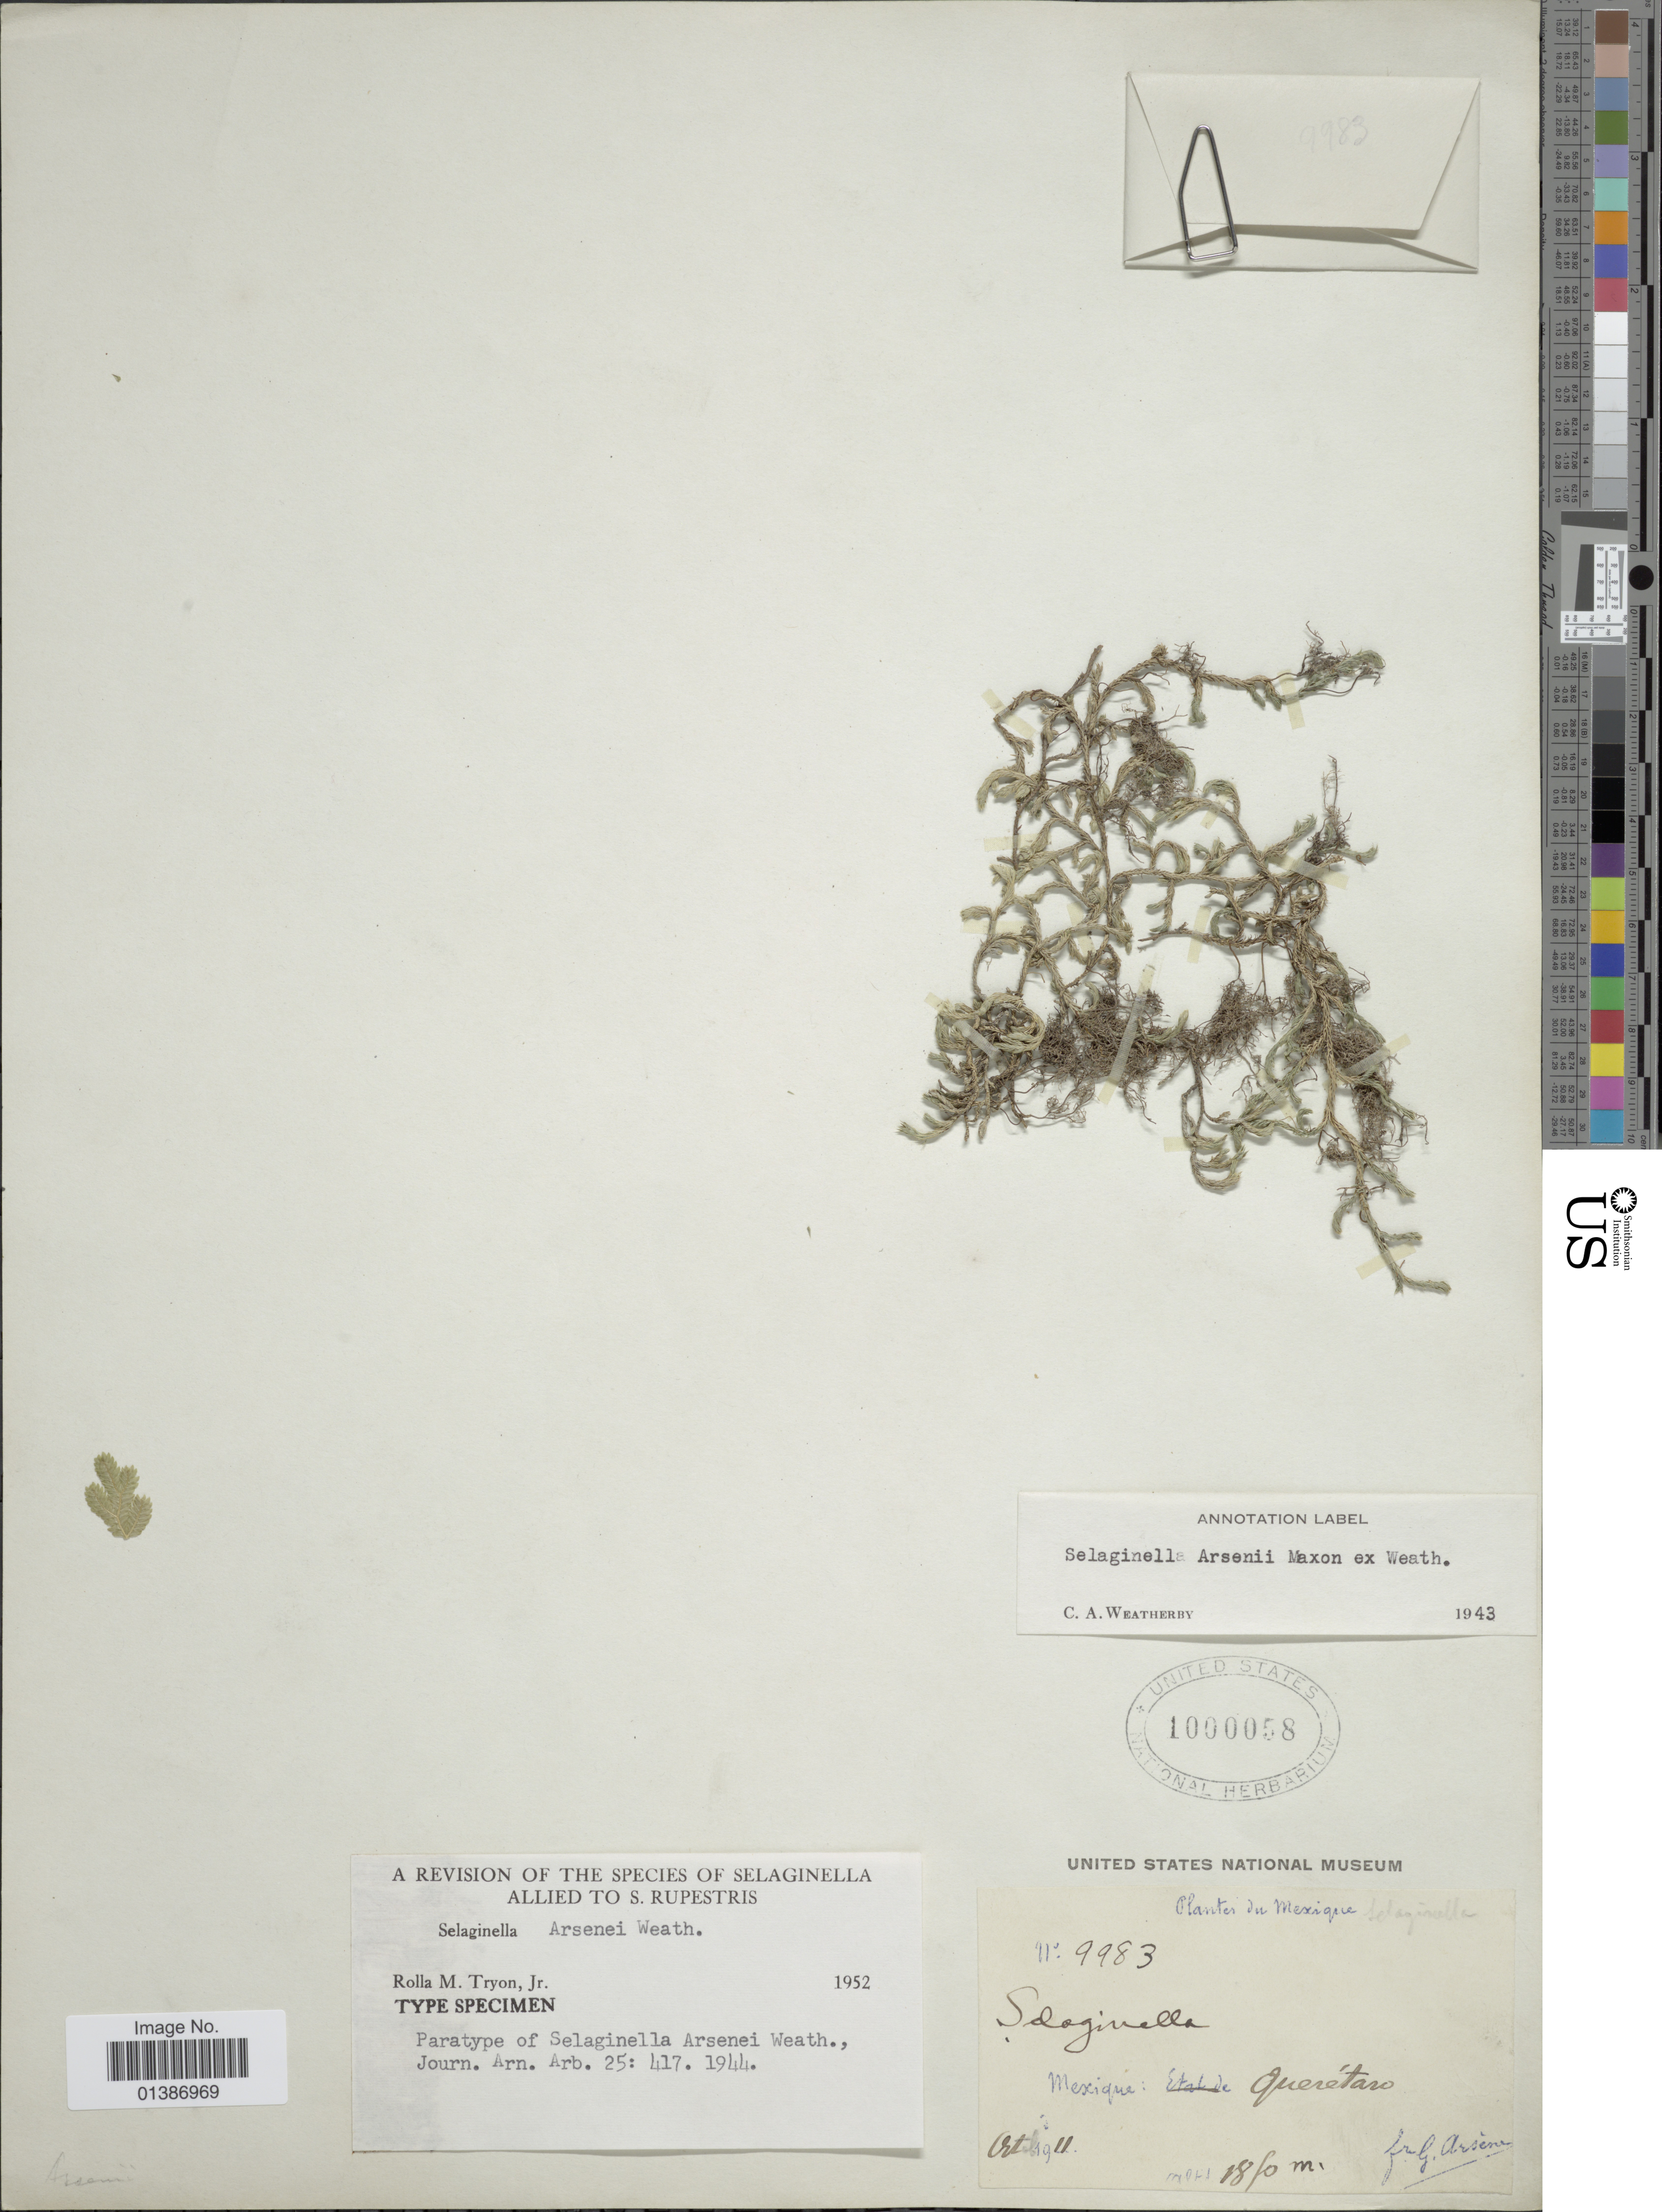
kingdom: Plantae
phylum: Tracheophyta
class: Lycopodiopsida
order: Selaginellales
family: Selaginellaceae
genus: Selaginella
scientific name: Selaginella arsenei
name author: Weath.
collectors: Bro. G. Arsène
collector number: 9983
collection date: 1911-10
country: Mexico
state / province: Querétaro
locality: Mexique: Querétaro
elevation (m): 1850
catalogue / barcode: US 1000058